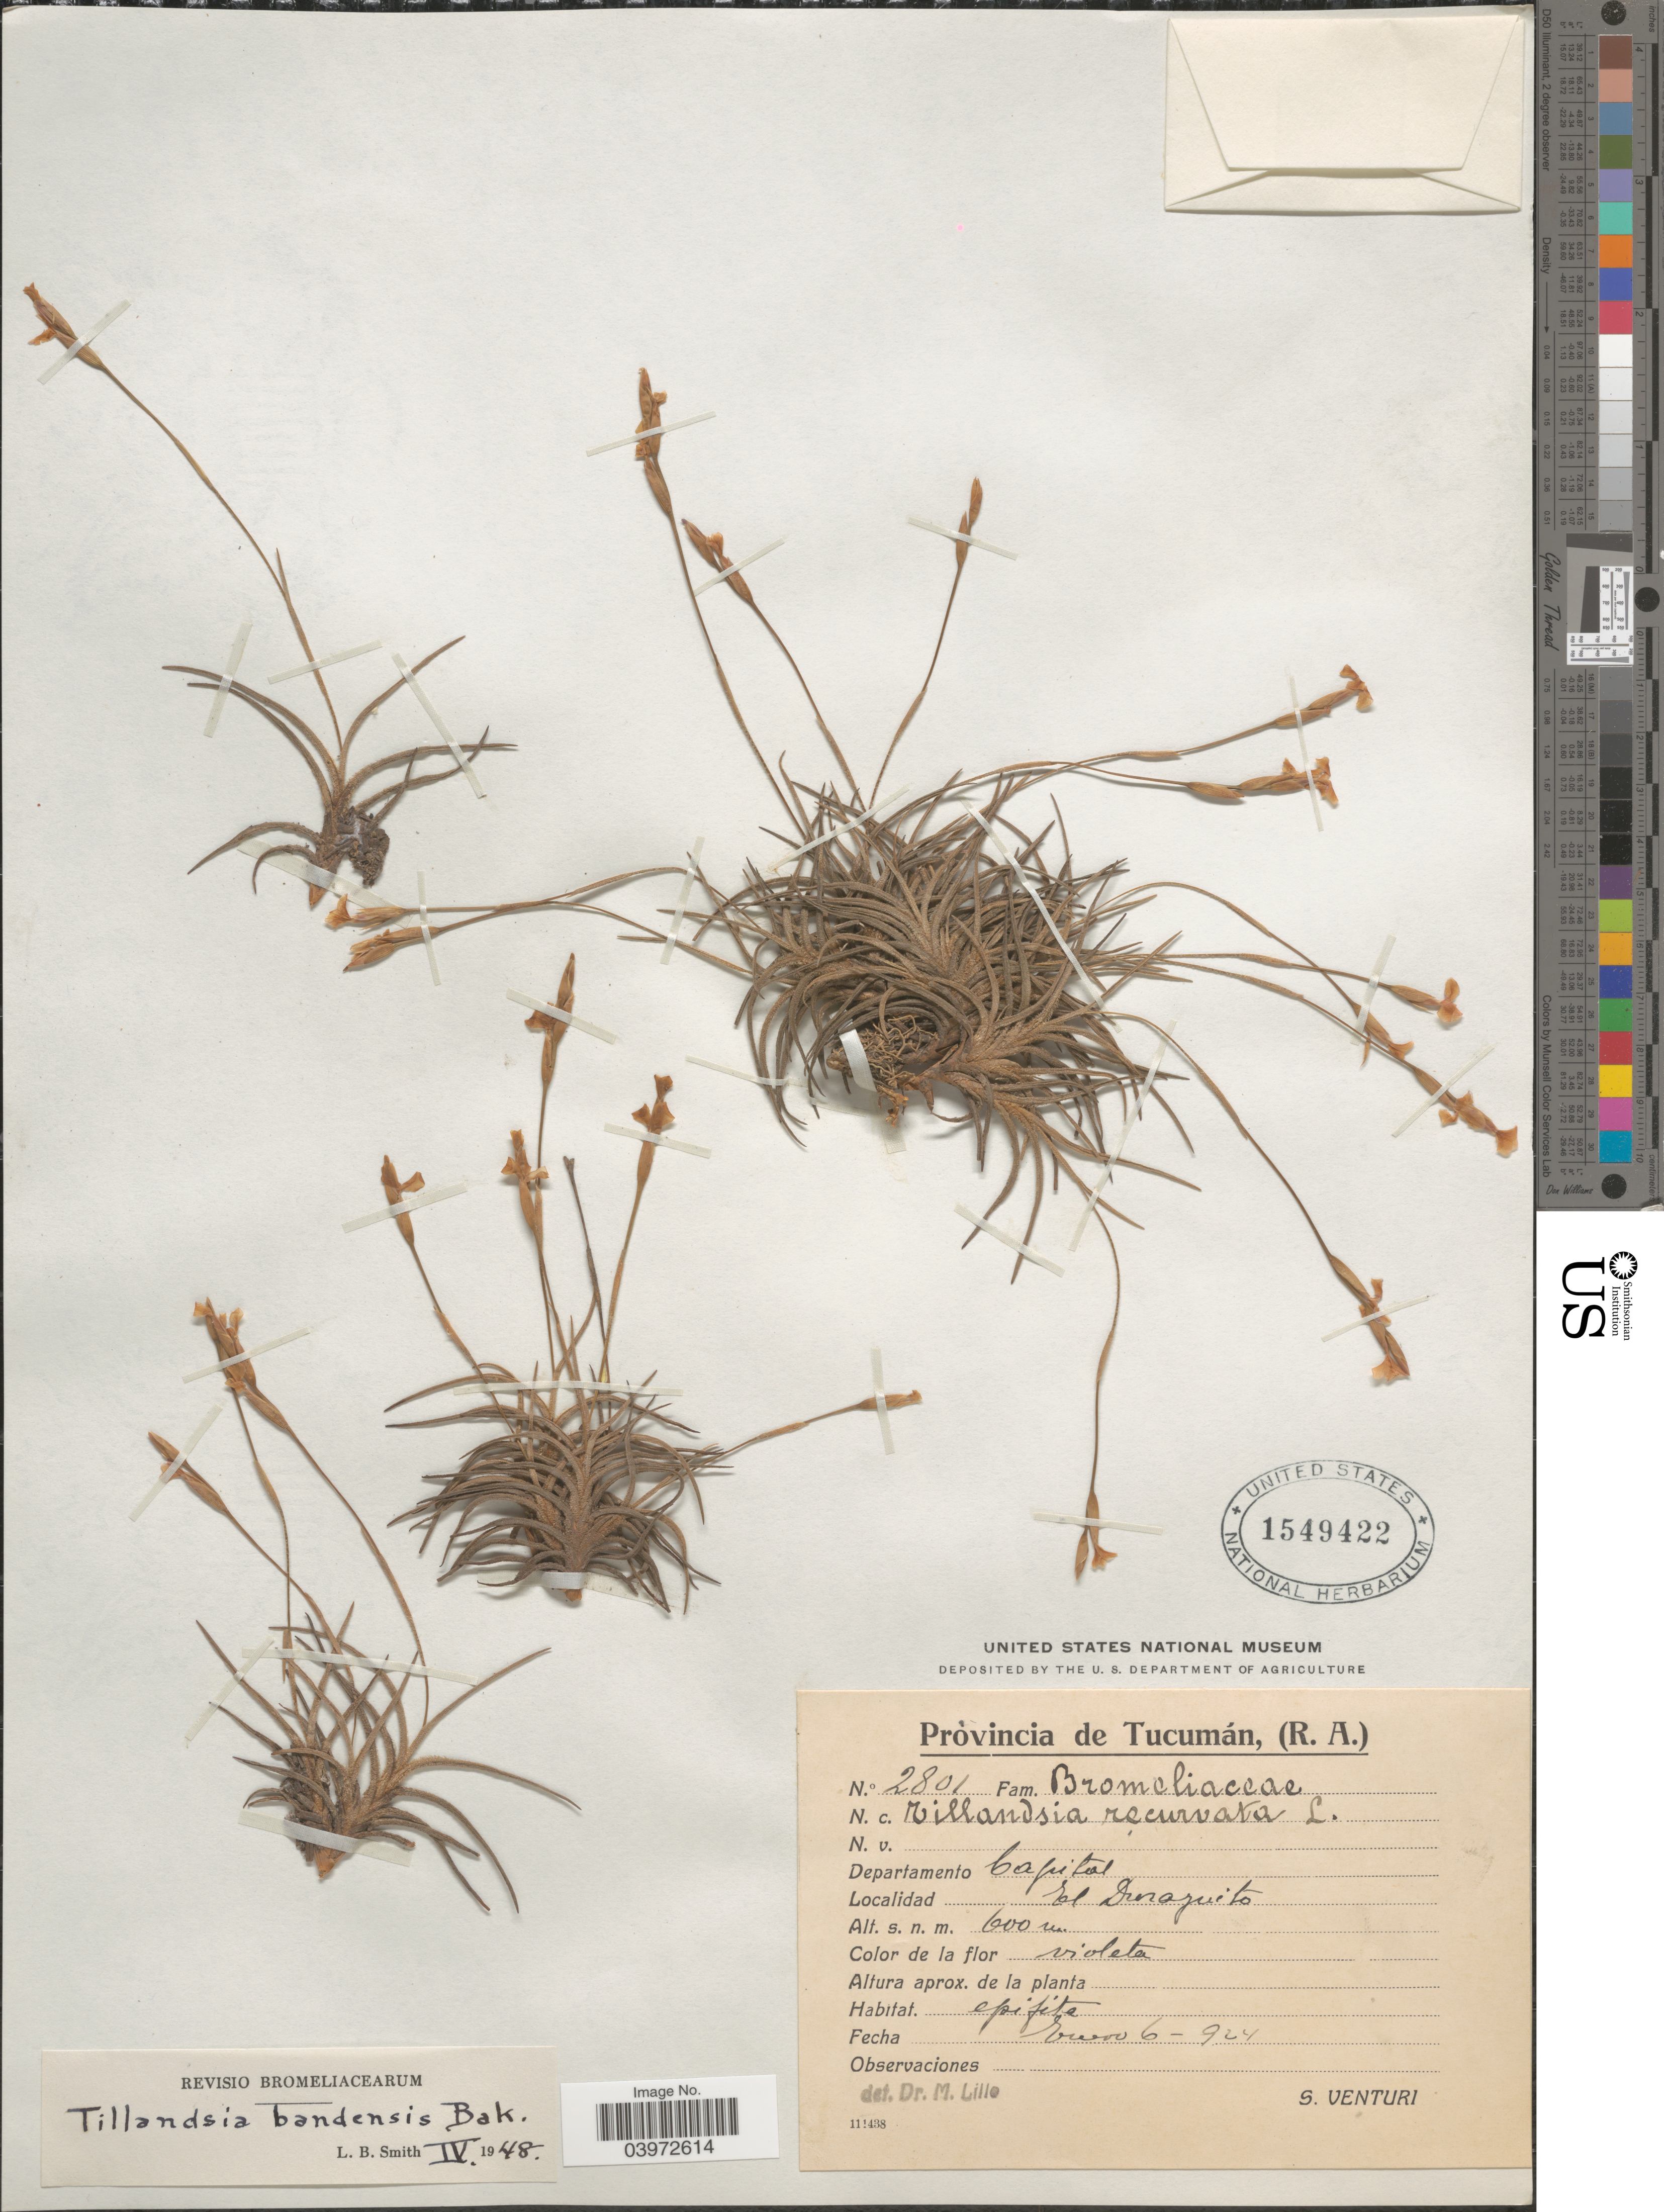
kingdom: Plantae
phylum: Tracheophyta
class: Liliopsida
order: Poales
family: Bromeliaceae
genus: Tillandsia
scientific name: Tillandsia bandensis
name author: Baker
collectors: S. Venturi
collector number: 2801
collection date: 1924-01-06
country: Argentina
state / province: Tucuman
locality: Departamento Capital. El Doraquito.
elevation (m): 600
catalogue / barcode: US 1549422